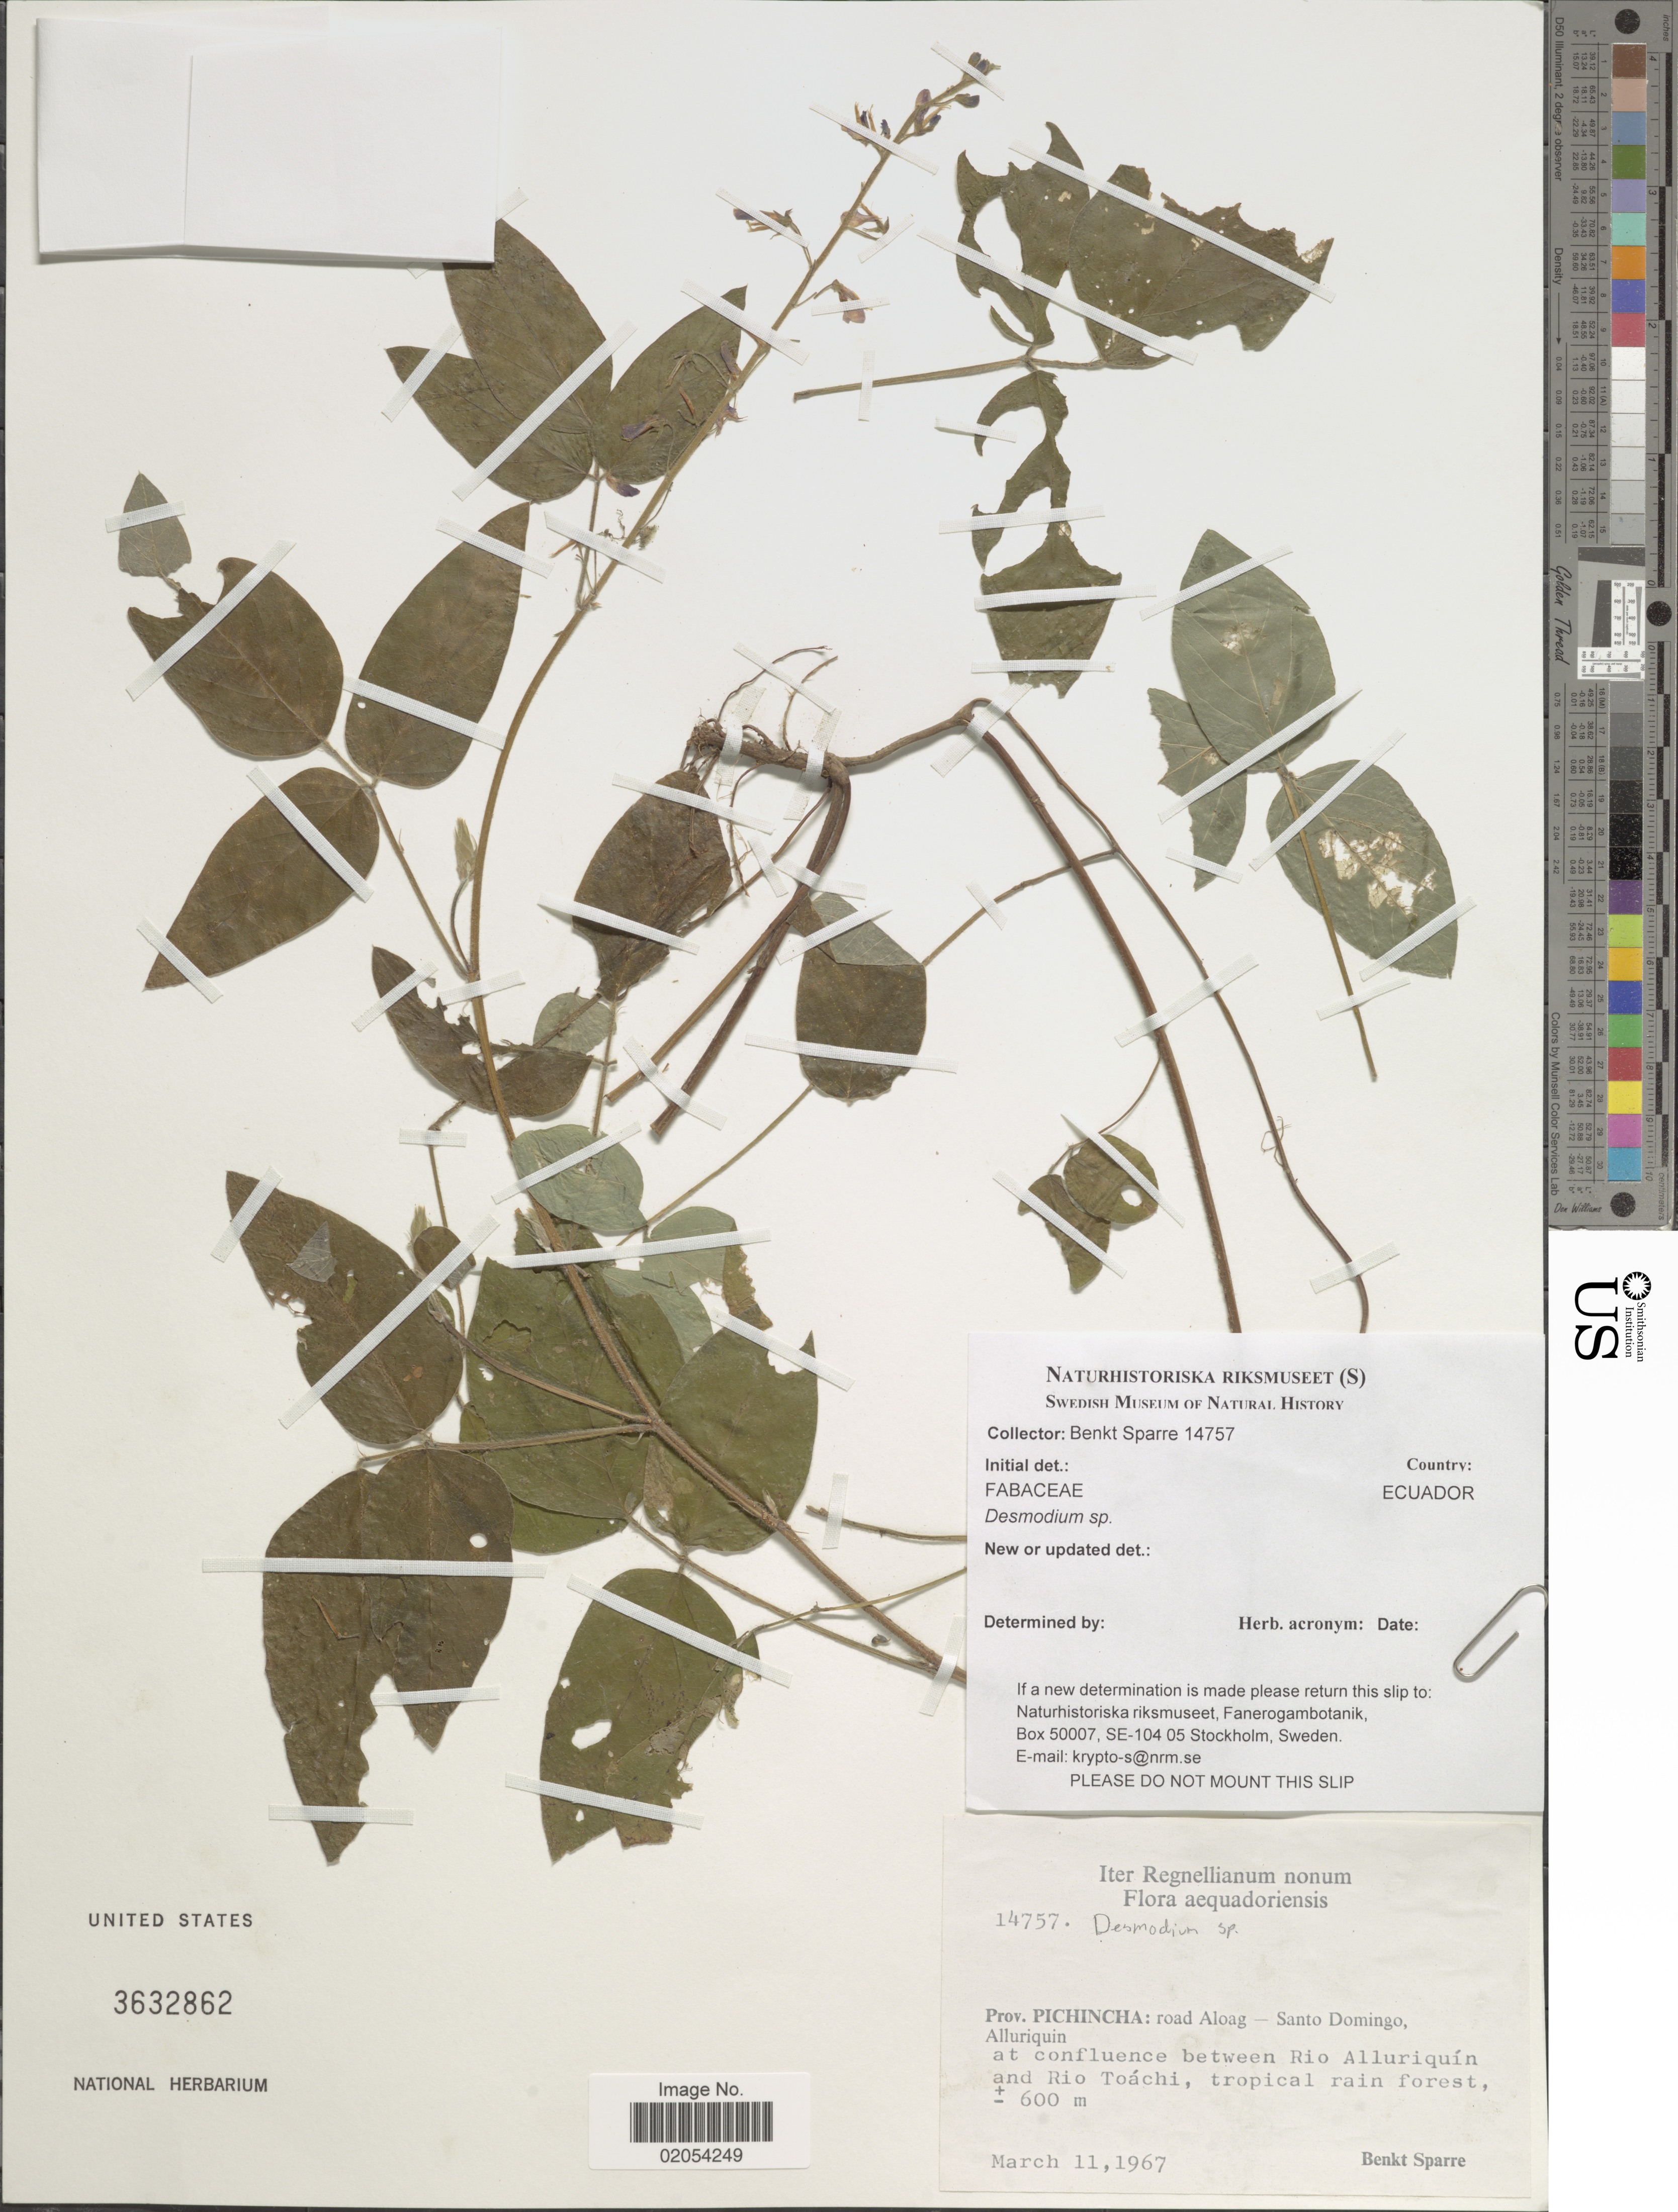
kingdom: Plantae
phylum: Tracheophyta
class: Magnoliopsida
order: Fabales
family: Fabaceae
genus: Desmodium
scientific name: Desmodium sp.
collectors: B. Sparre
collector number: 14757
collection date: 1967-03-11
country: Ecuador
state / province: Pichincha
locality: Prov. Pichincha: road Along - Santo Domingo, Alluriquin at confluence between Rio Alluriquin and Rio Toachi, tropical rain forest.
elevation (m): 600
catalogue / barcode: US 3632862